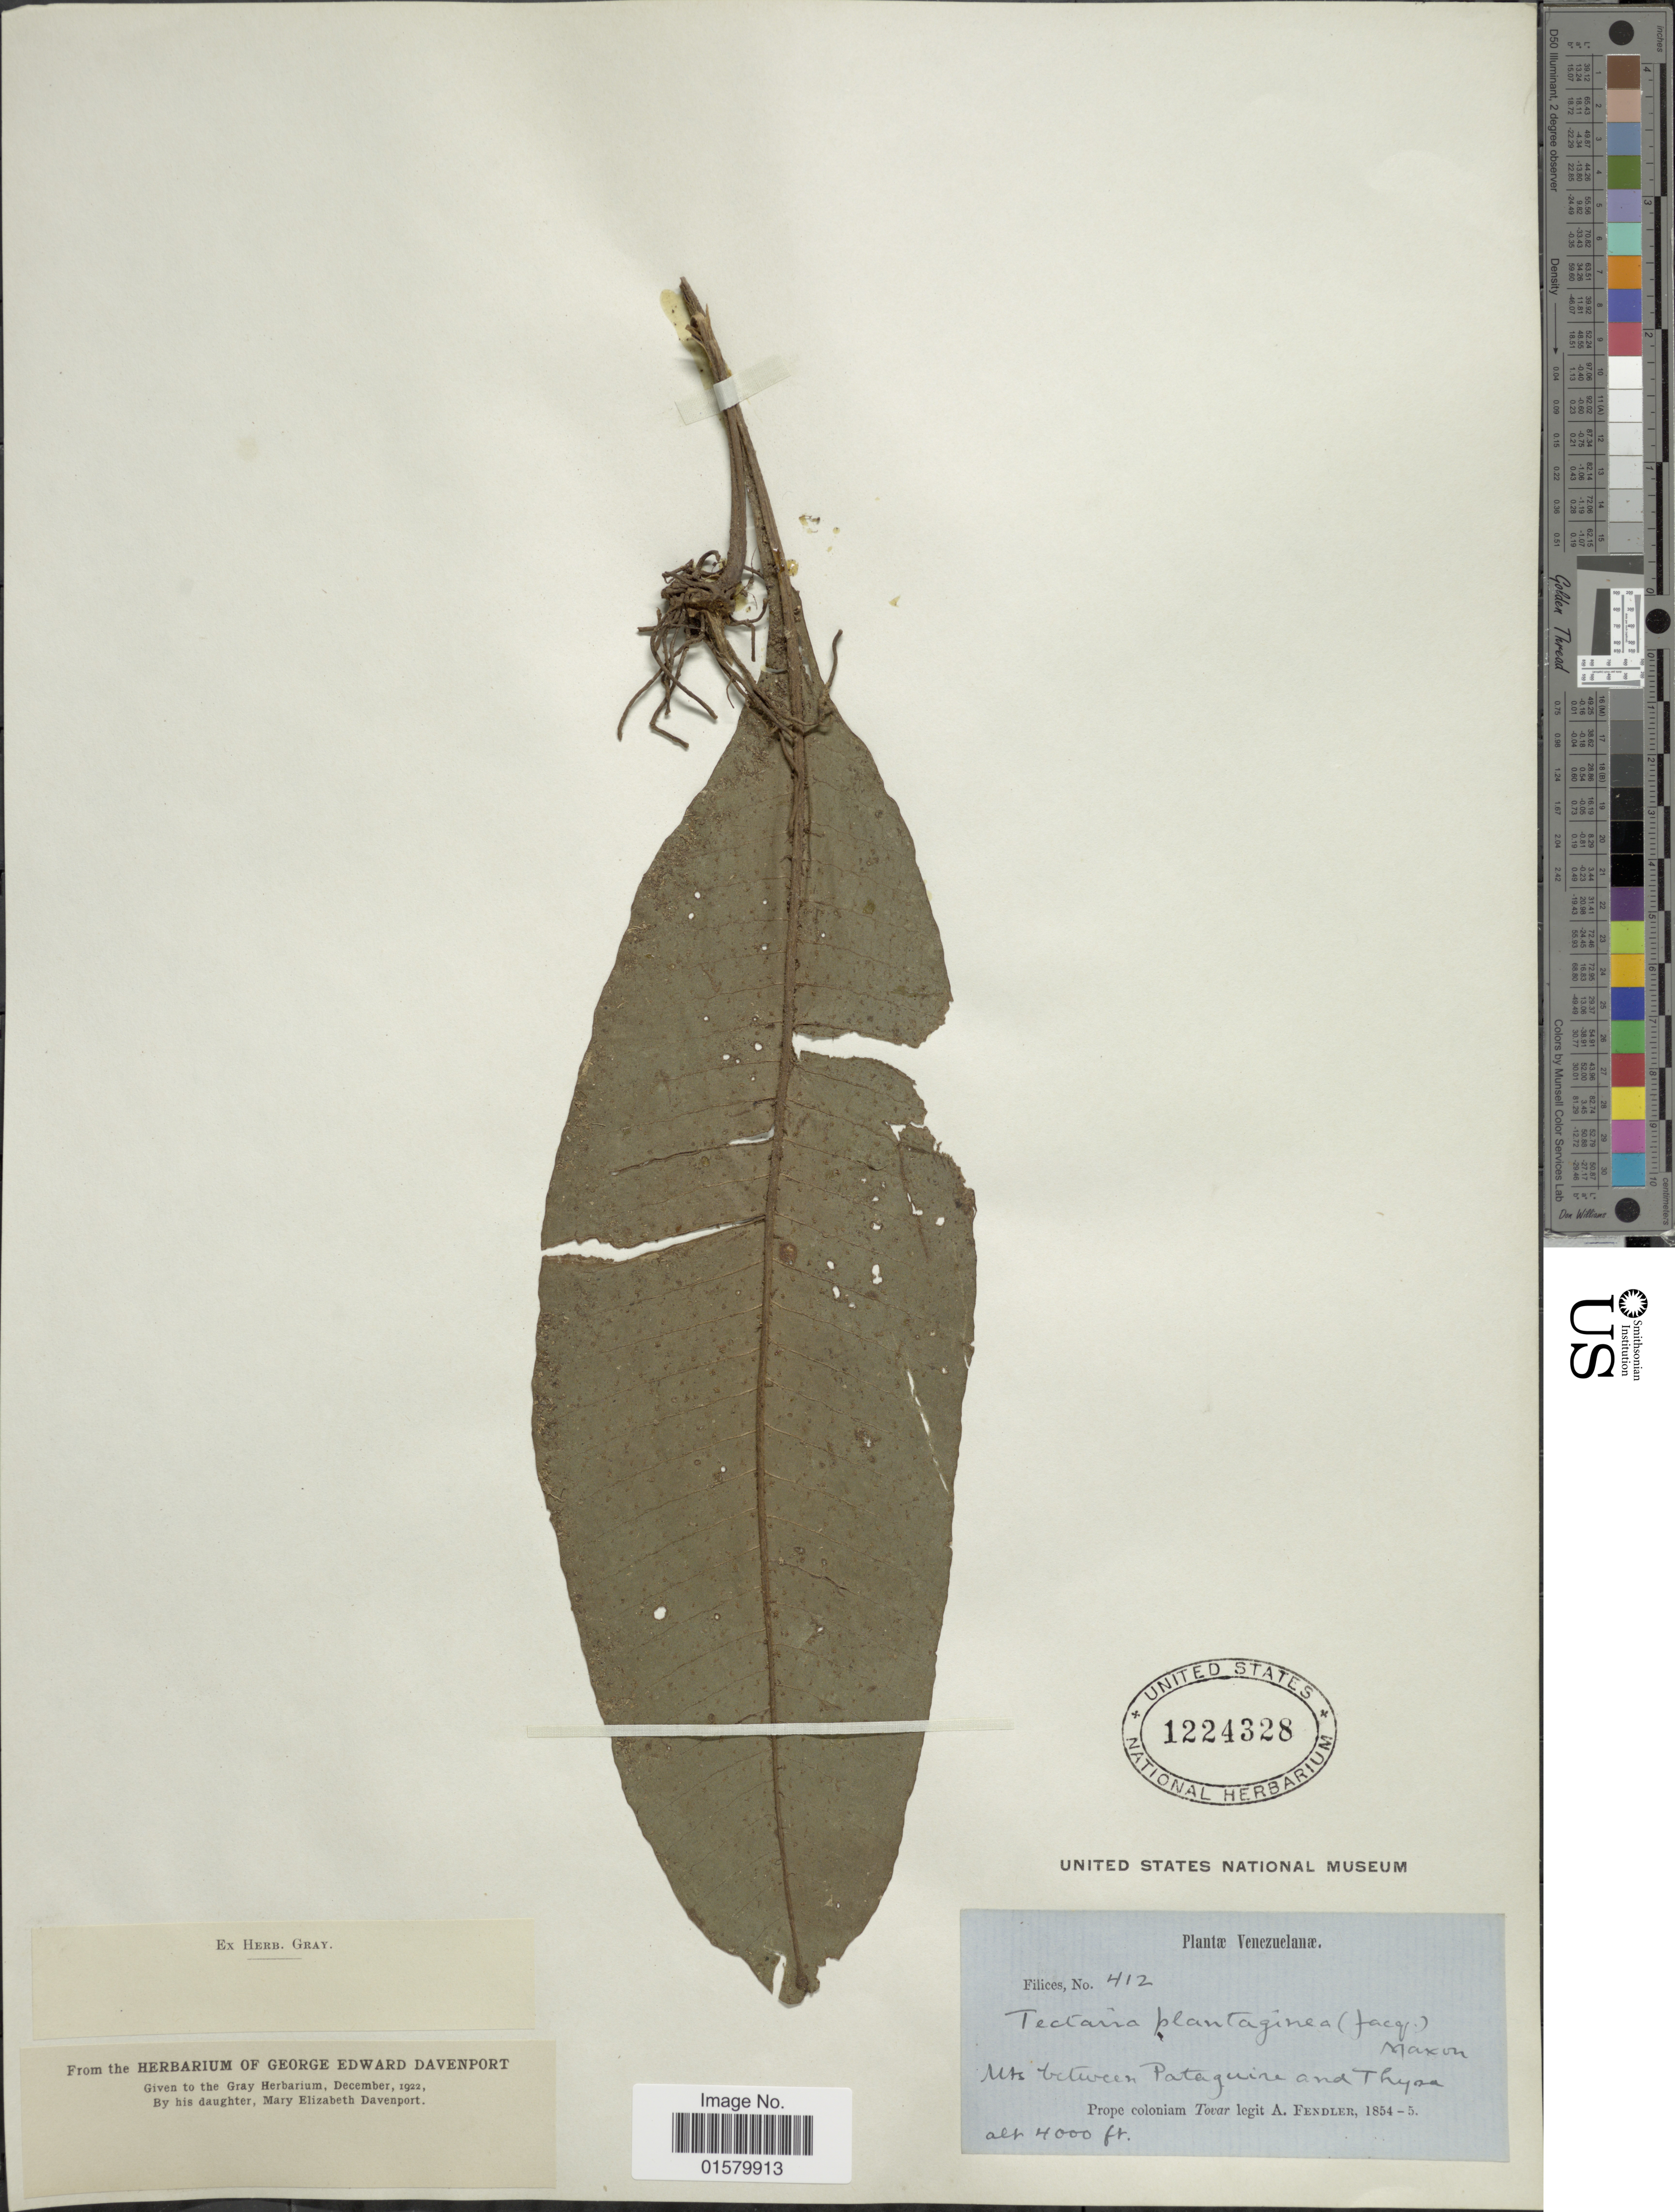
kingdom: Plantae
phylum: Tracheophyta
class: Polypodiopsida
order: Polypodiales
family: Tectariaceae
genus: Tectaria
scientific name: Tectaria plantaginea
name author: (Jacq.) Maxon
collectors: A. Fendler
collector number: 412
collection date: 1854/1855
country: Venezuela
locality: Venezuelanae, Mts between Pataguire and Thysa, Prope coloniam Tovar [interpreted]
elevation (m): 1219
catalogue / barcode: US 1224328